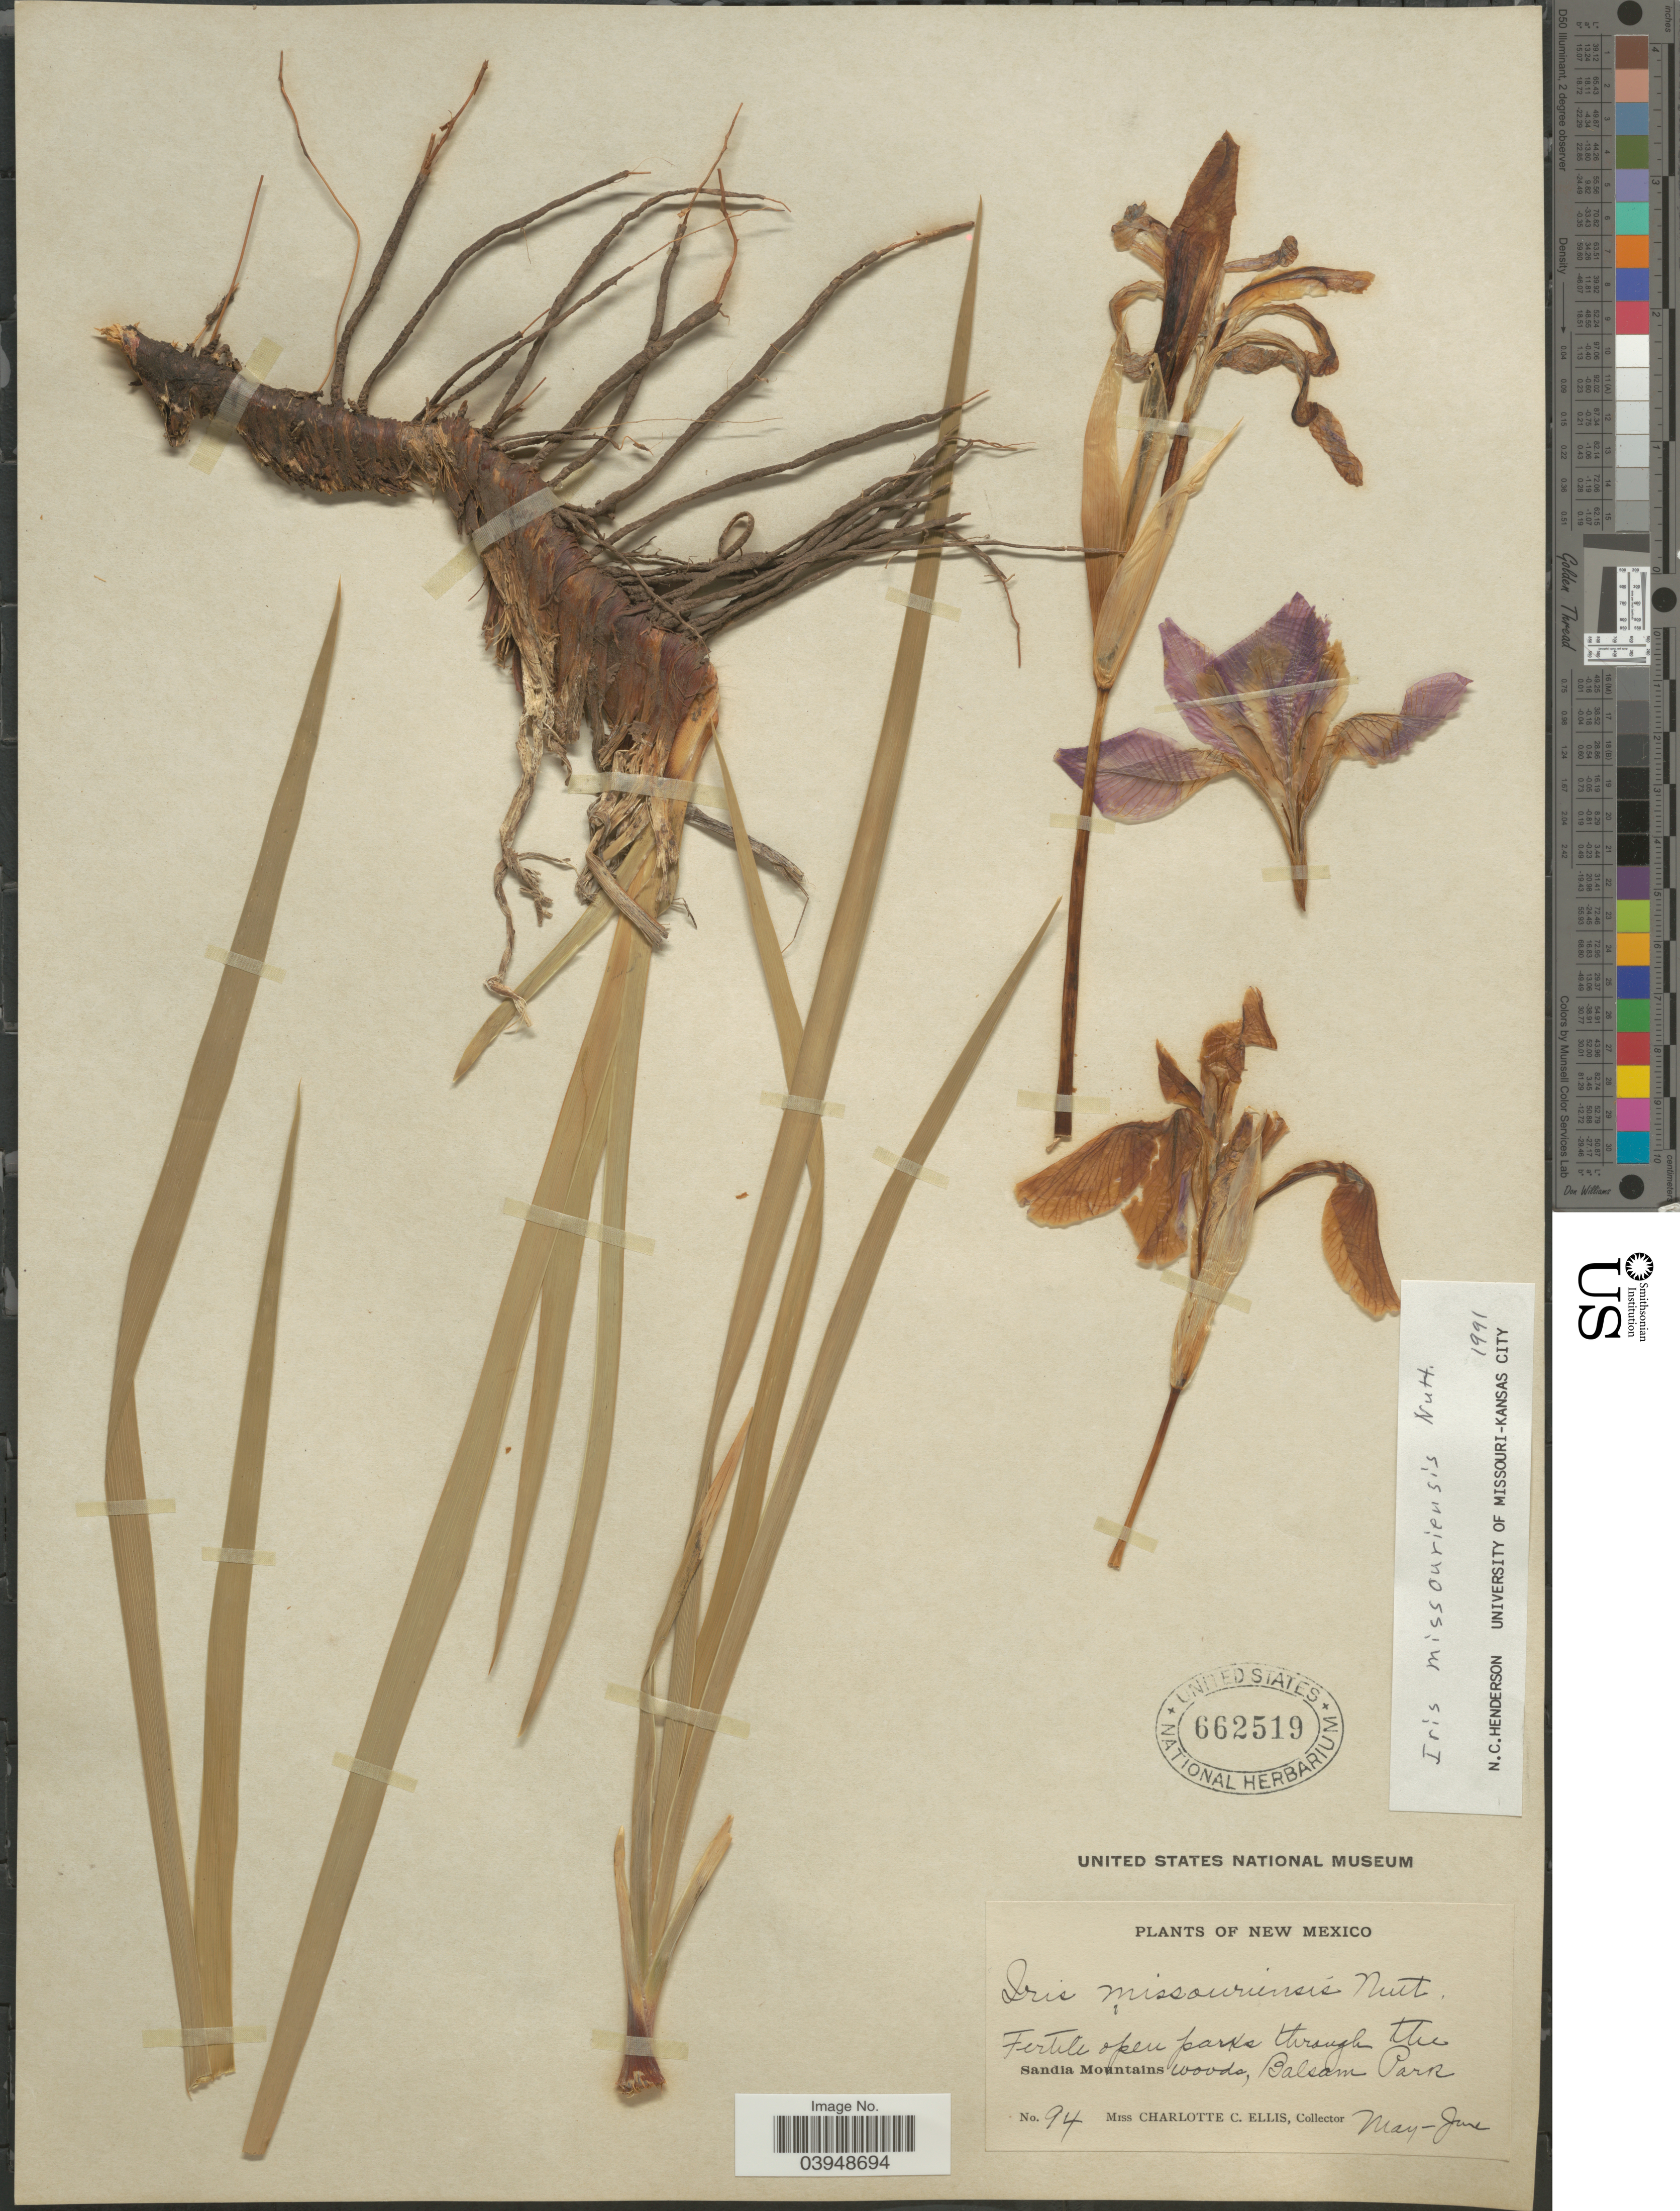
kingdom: Plantae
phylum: Tracheophyta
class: Liliopsida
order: Asparagales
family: Iridaceae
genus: Iris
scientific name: Iris missouriensis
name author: Nutt.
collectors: C. C. Ellis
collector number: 94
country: United States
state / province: New Mexico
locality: Fertile open parks through the Sandia Mountains woods, Balsam Park.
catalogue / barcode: US 662519